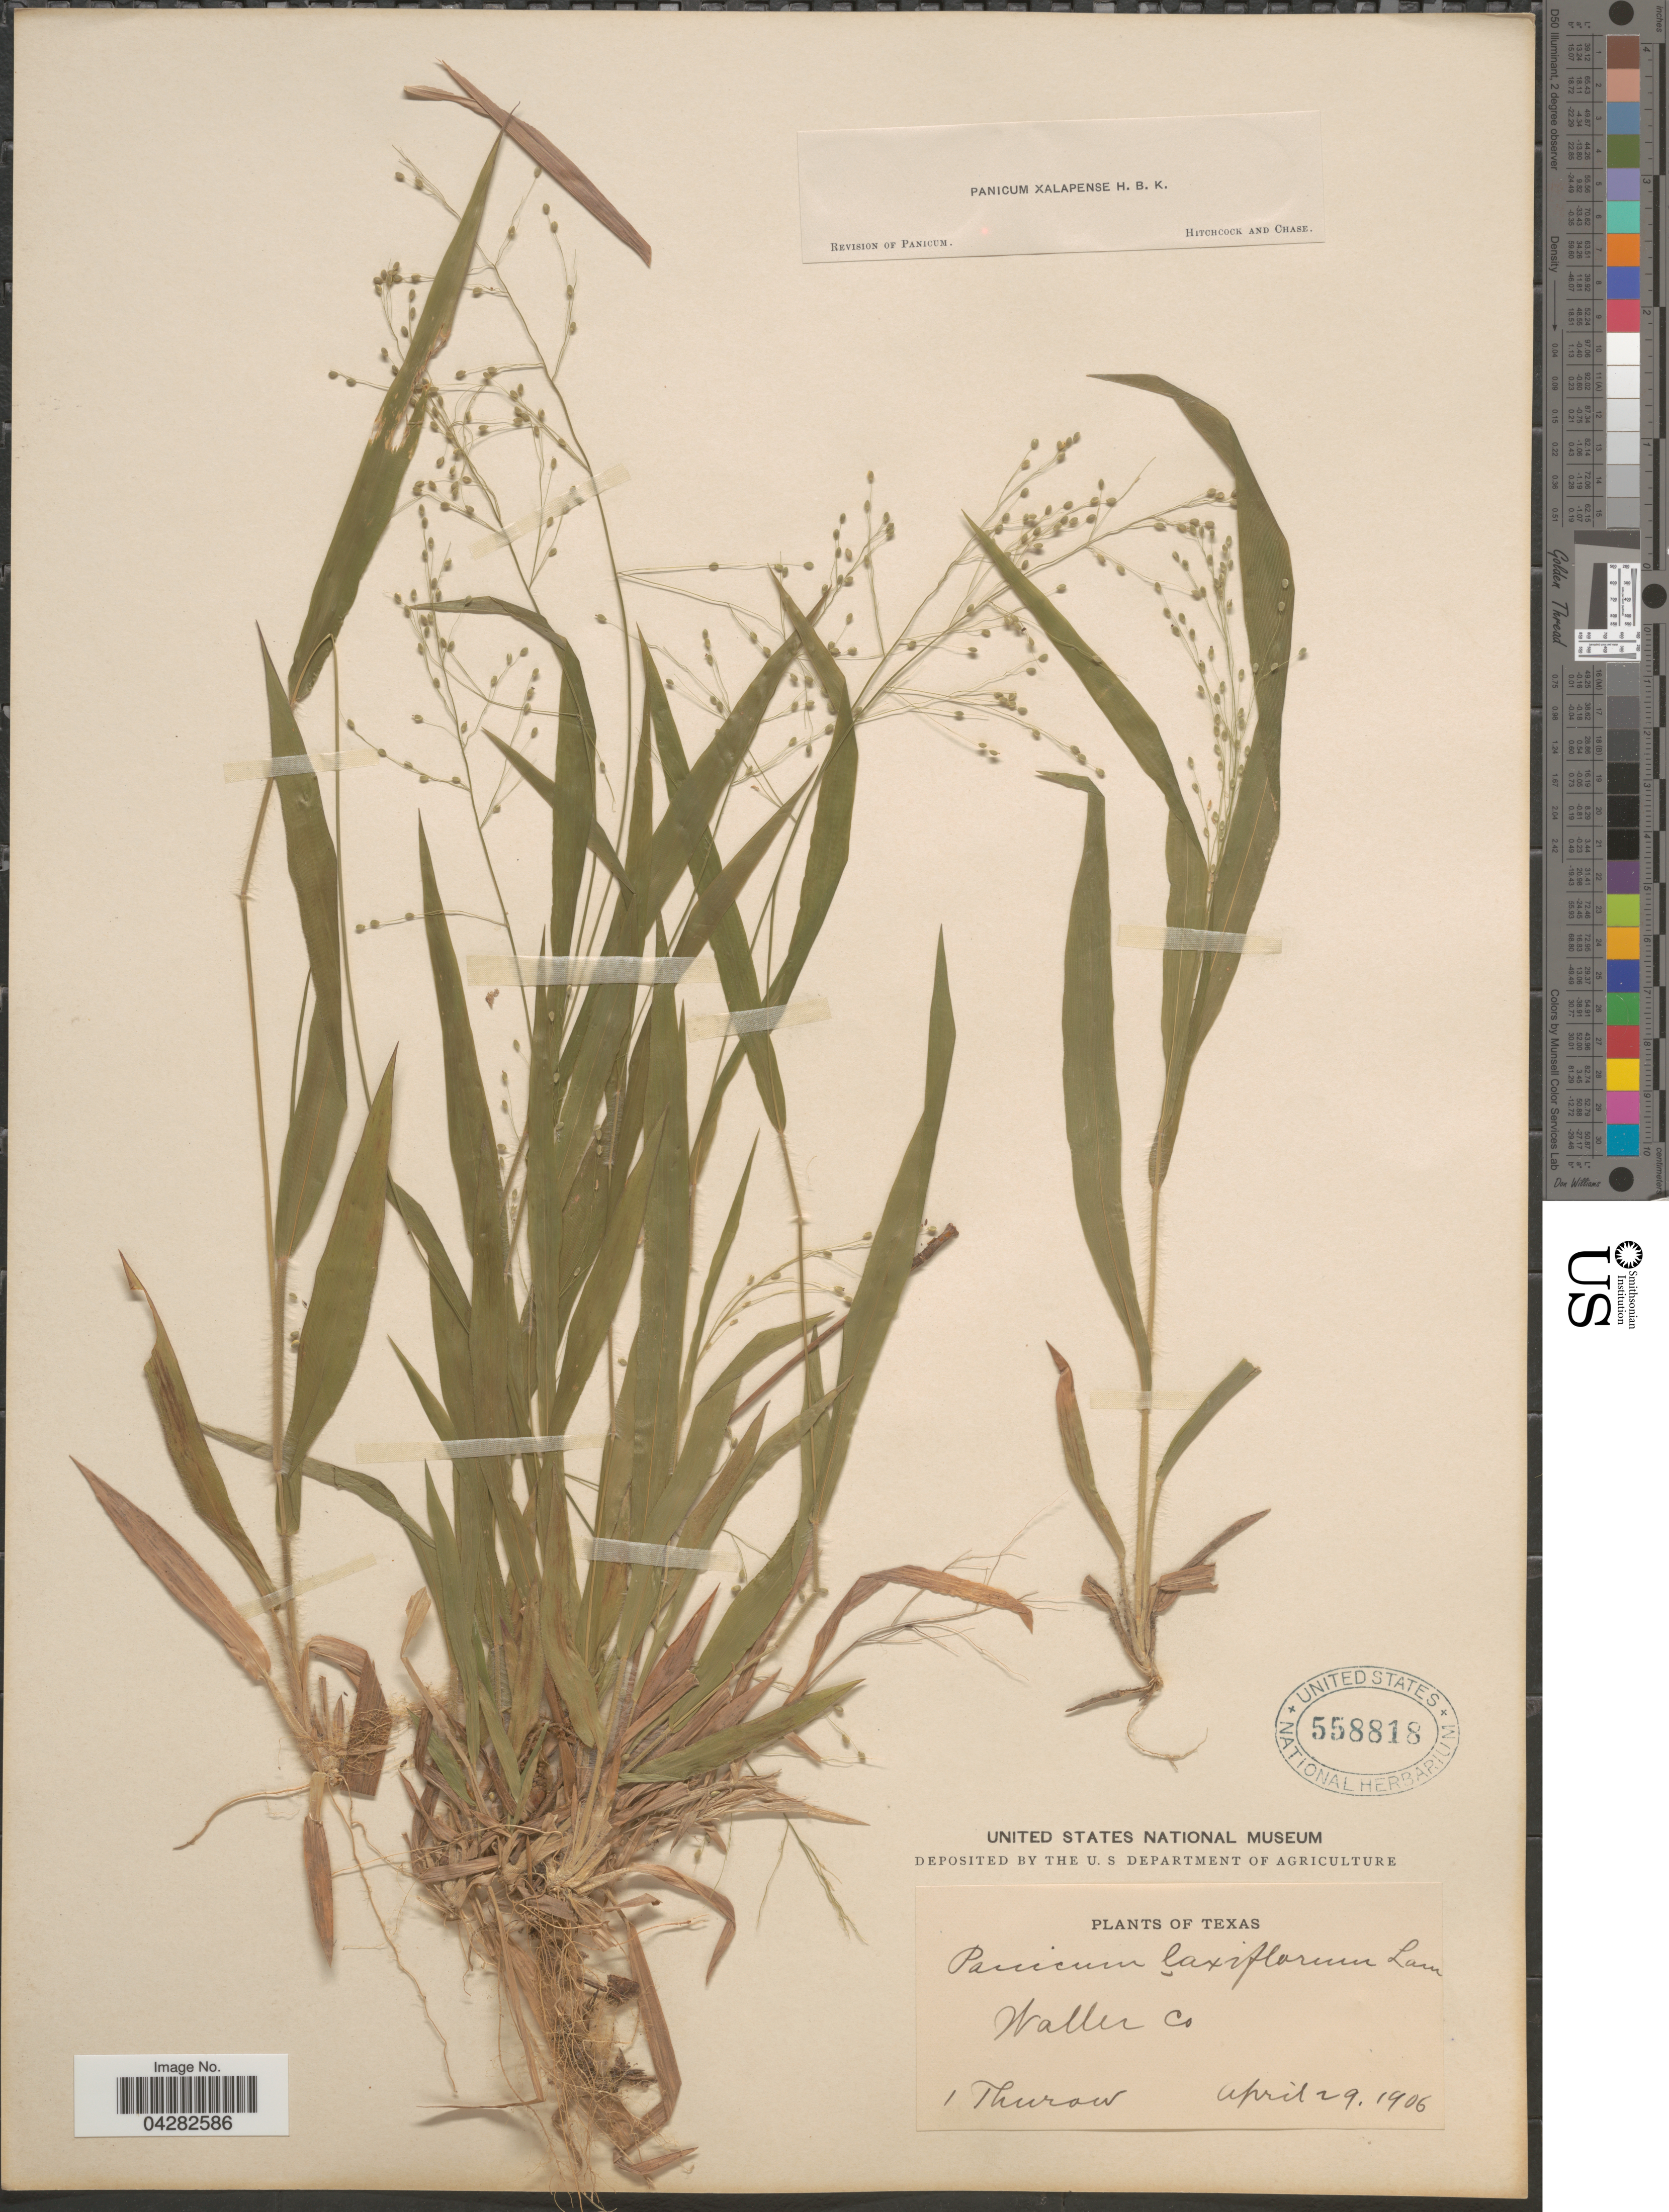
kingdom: Plantae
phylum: Tracheophyta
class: Liliopsida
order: Poales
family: Poaceae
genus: Dichanthelium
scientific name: Dichanthelium laxiflorum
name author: (Lam.) Gould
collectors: Thurow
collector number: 1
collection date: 1906-04-29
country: United States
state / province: Texas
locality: Waller Co.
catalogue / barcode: US 558818